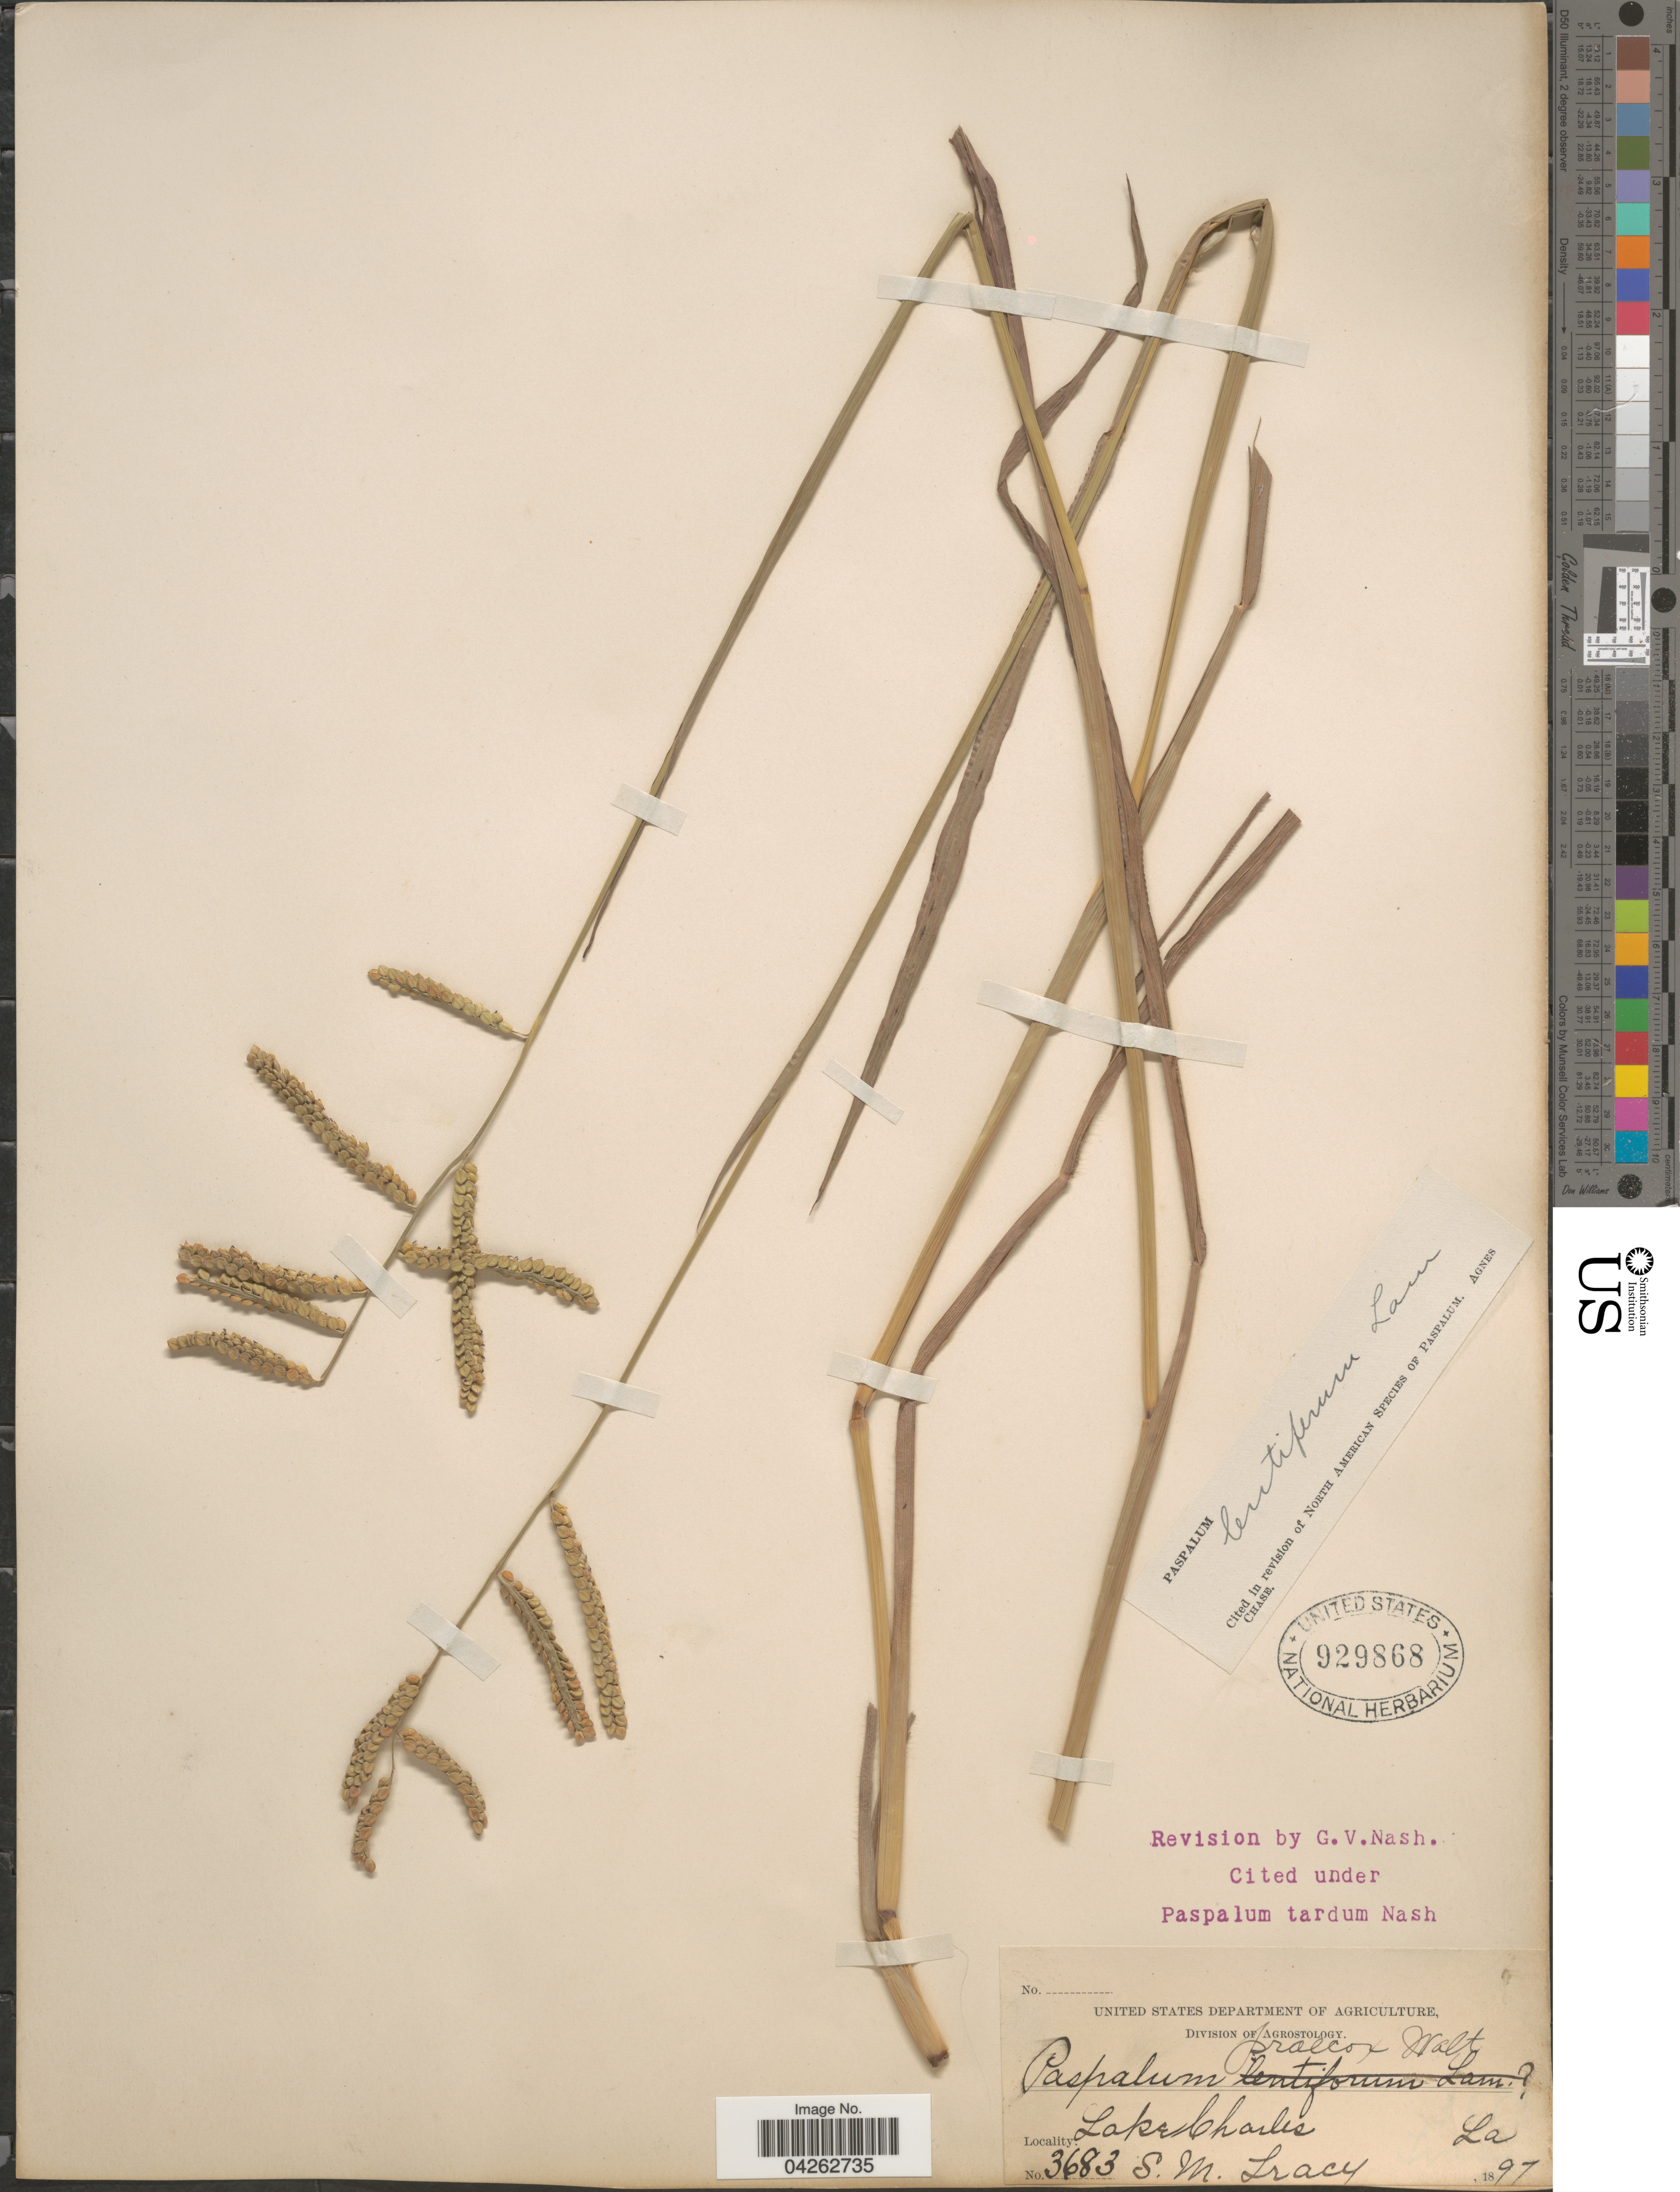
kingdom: Plantae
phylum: Tracheophyta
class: Liliopsida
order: Poales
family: Poaceae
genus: Paspalum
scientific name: Paspalum lentiferum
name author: Lam.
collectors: S. M. Tracy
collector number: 3683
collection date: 1897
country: United States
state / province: Louisiana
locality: Lake Charles.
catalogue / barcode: US 929868